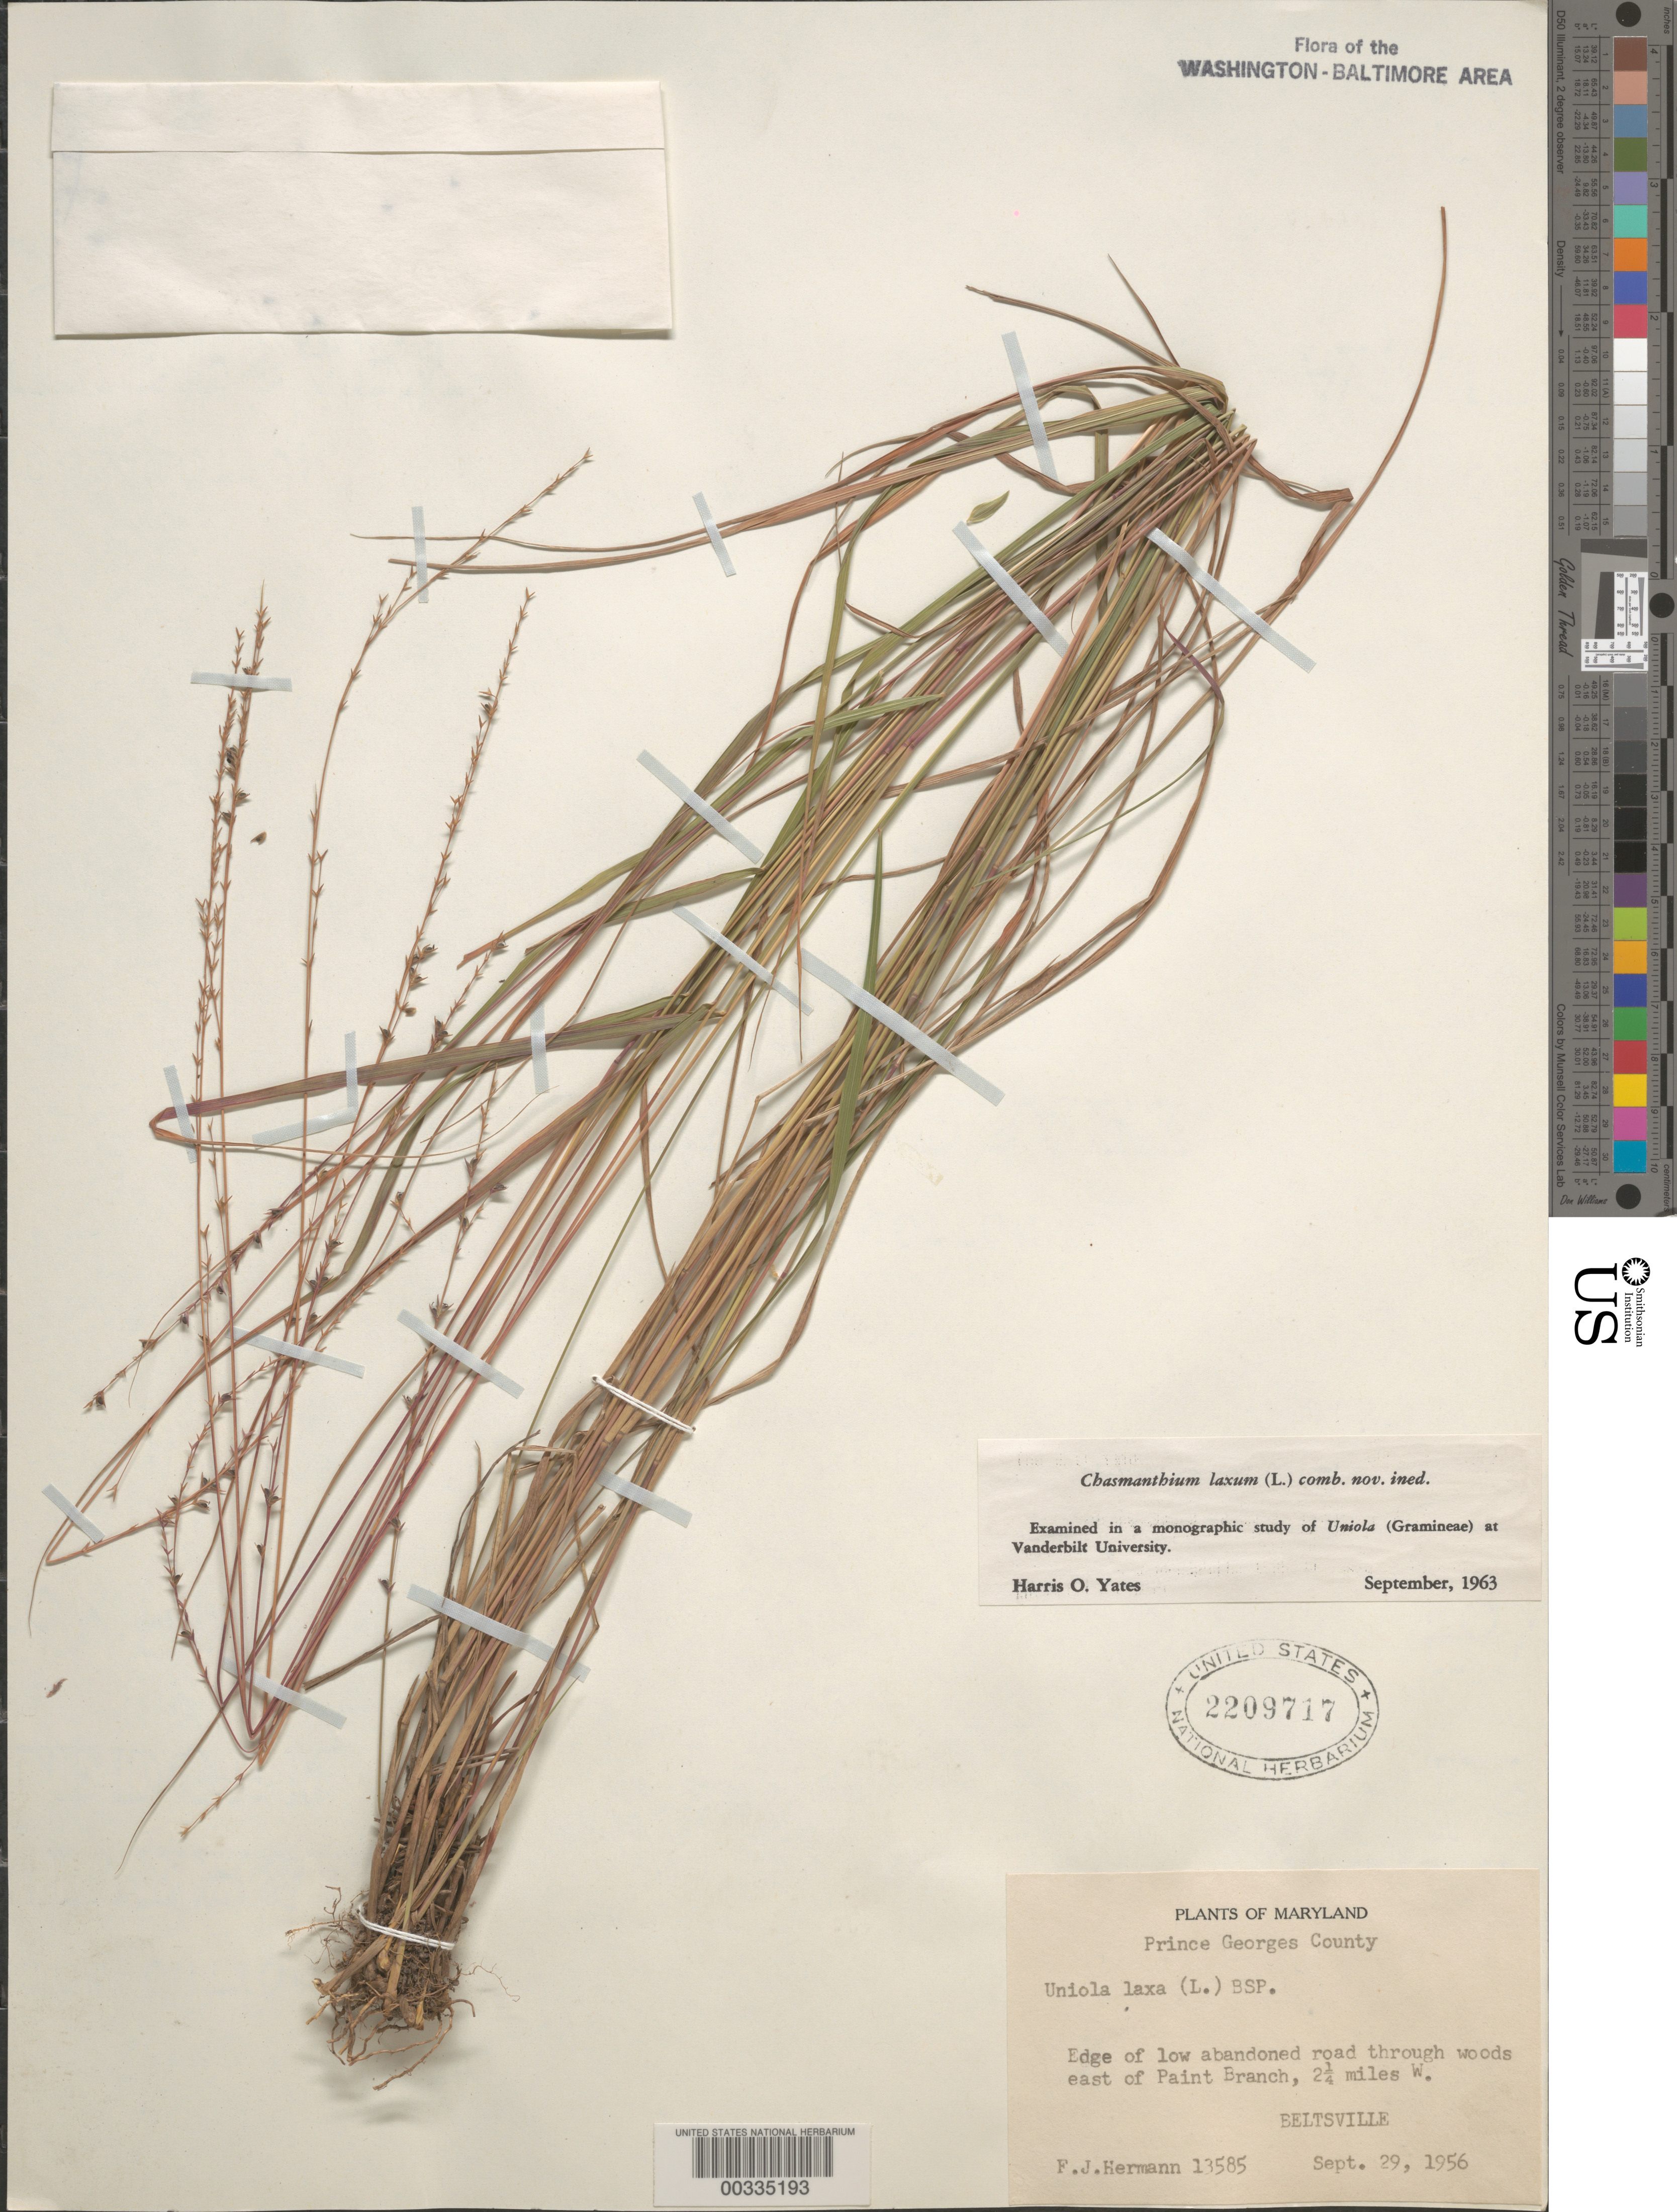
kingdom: Plantae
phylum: Tracheophyta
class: Liliopsida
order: Poales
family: Poaceae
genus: Chasmanthium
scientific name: Chasmanthium laxum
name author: (L.) H.O. Yates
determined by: Yates, H. O.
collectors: F. J. Hermann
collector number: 13585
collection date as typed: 29 Sep 1956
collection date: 1956-09-29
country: United States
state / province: Maryland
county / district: Prince George's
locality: Beltsville: east of Paint Branch, 2 1/4 mi. W.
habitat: Edge of low abandoned road through woods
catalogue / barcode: US 2209717